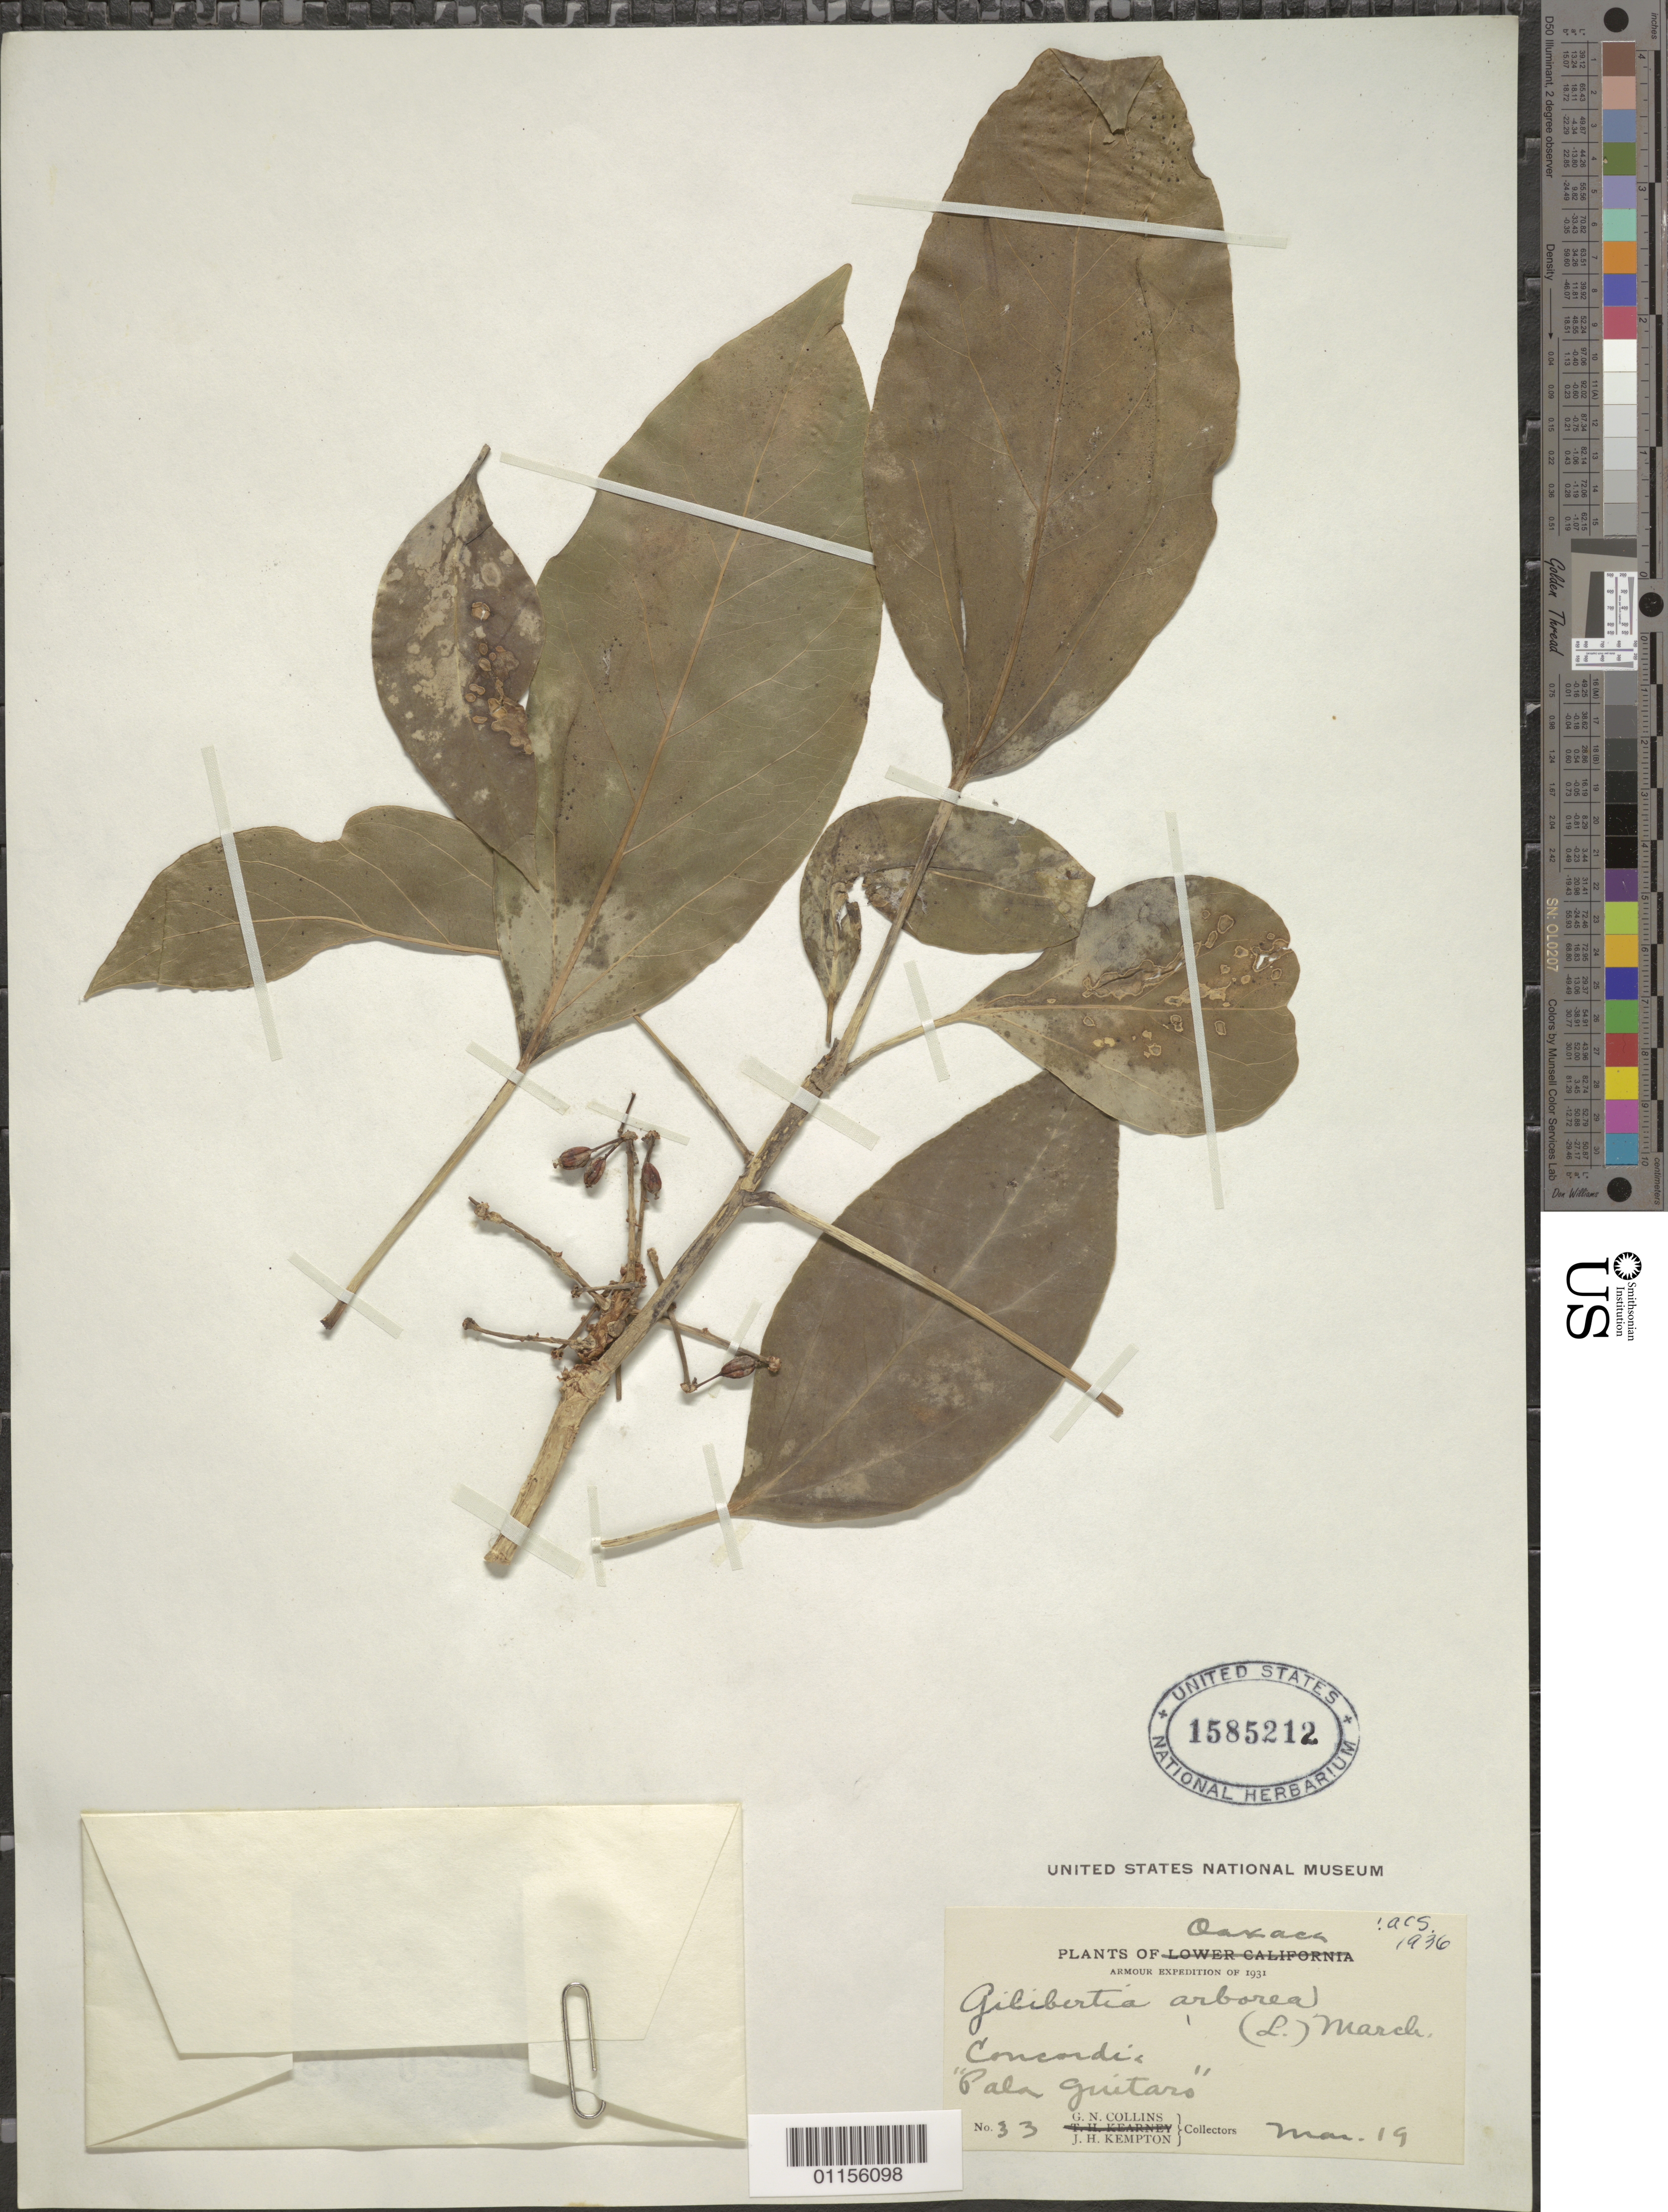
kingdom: Plantae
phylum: Tracheophyta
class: Magnoliopsida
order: Apiales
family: Araliaceae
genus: Dendropanax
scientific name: Dendropanax arboreus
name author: (L.) Decne. & Planch.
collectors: G. N. Collins & J. H. Kempton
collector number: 33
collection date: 1931-03-19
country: Mexico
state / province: Oaxaca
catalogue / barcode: US 1585212